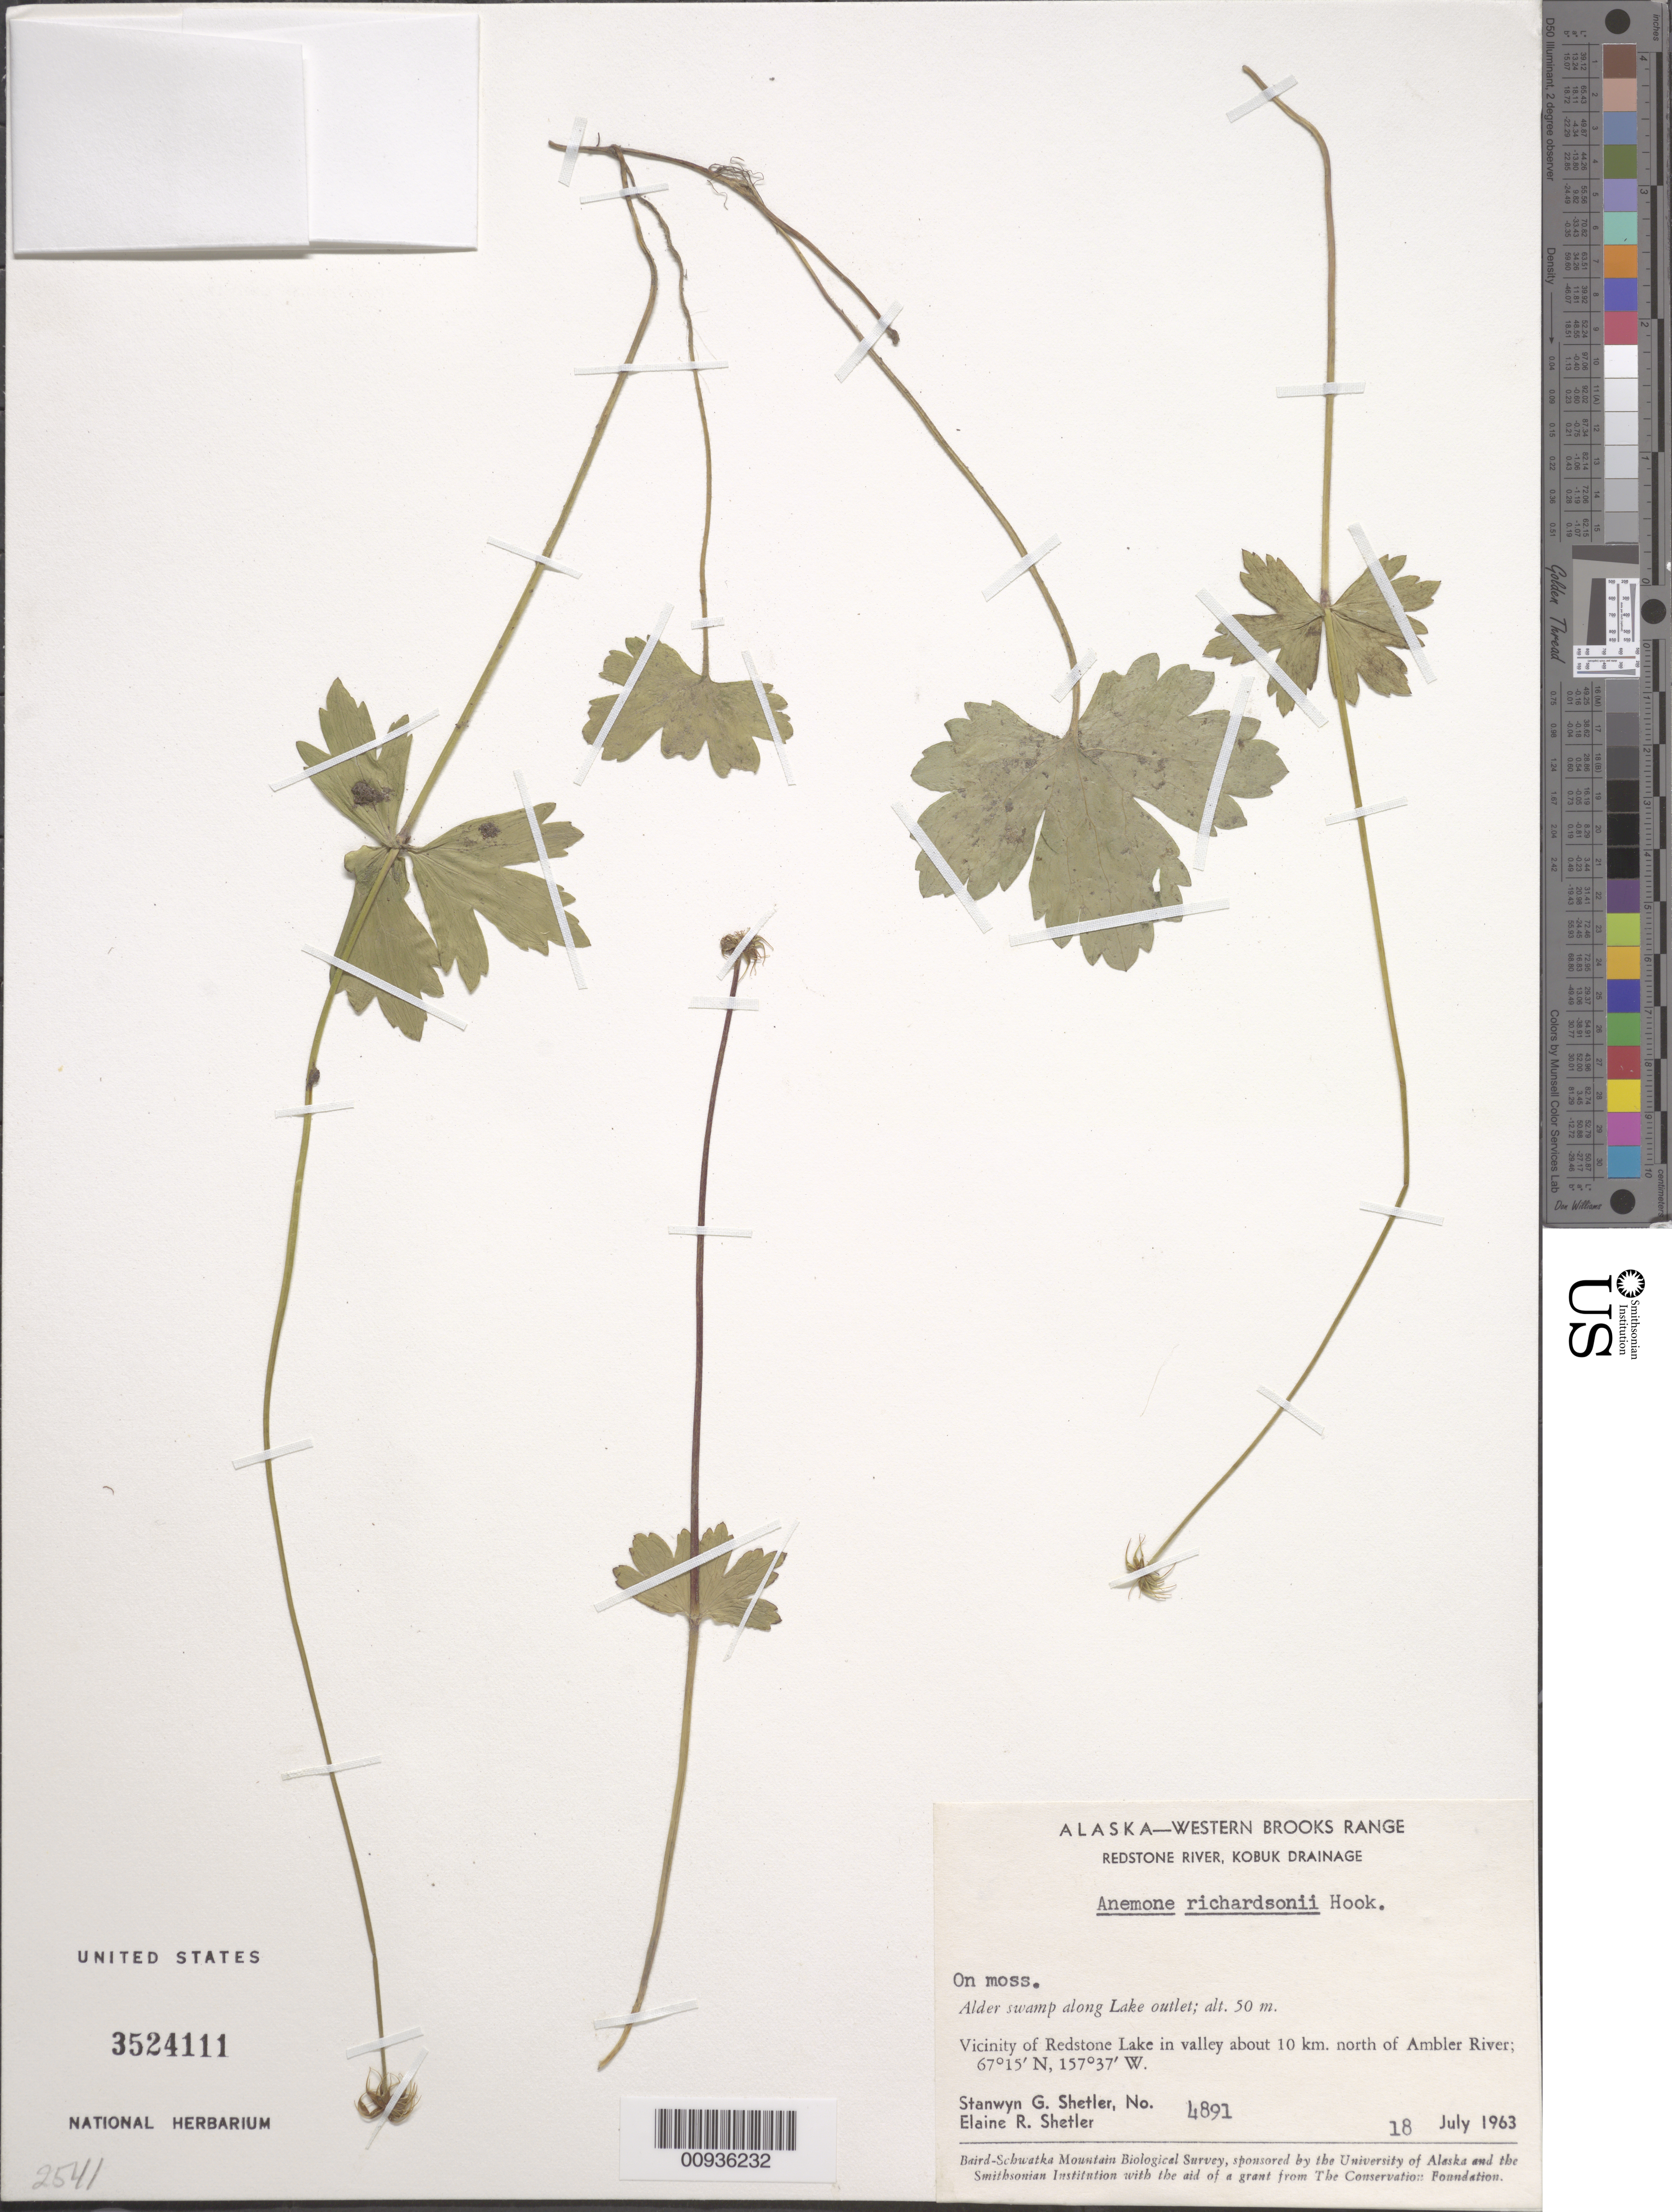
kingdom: Plantae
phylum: Tracheophyta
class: Magnoliopsida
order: Ranunculales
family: Ranunculaceae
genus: Anemone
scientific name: Anemone richardsonii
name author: Hook.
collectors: S. Shetler & E. R. Shetler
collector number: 4891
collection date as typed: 18 Jul 1963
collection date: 1963-07-18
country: United States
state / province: Alaska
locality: Vicinity of Redstone Lake in valley about 10 km. north of Ambler River. Western Brooks Range, Redstone River, Kobuk Drainage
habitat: Alder swamp along Lake outlet.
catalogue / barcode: US 3524111